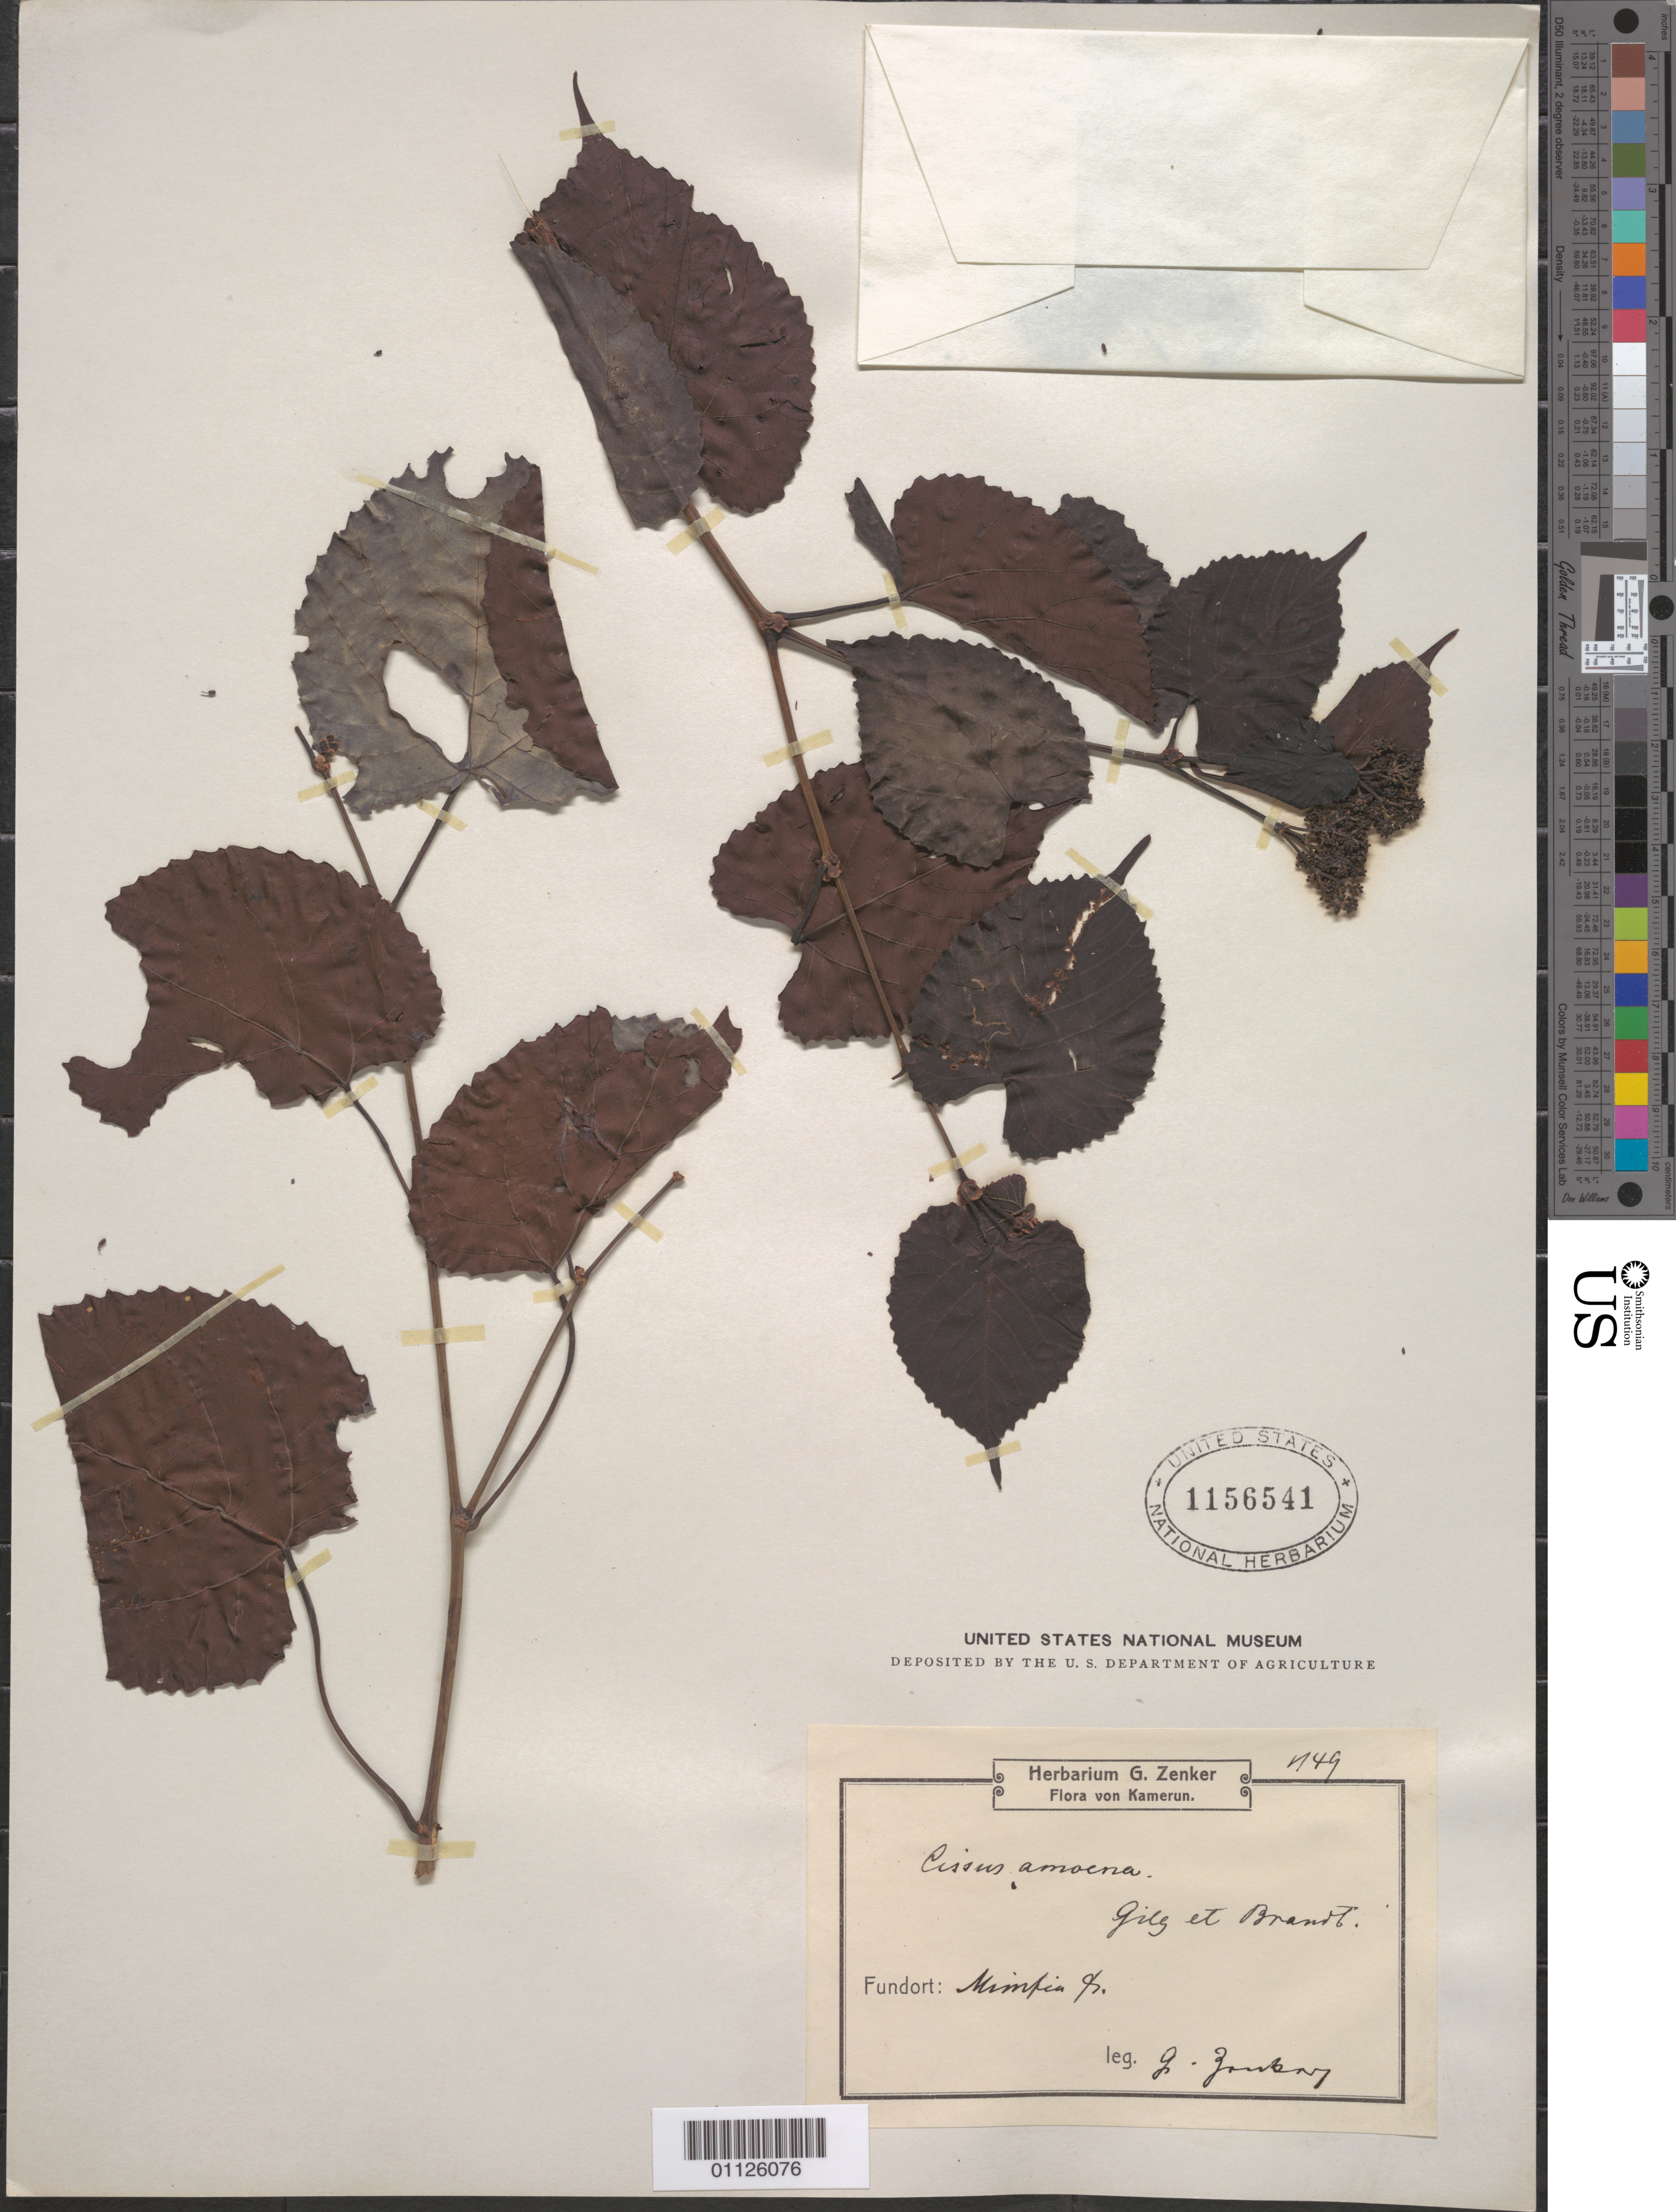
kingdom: Plantae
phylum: Tracheophyta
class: Magnoliopsida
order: Vitales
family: Vitaceae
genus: Cissus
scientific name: Cissus amoena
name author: Gilg & M. Brandt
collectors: G. A. Zenker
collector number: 49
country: Cameroon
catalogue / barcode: US 1156541